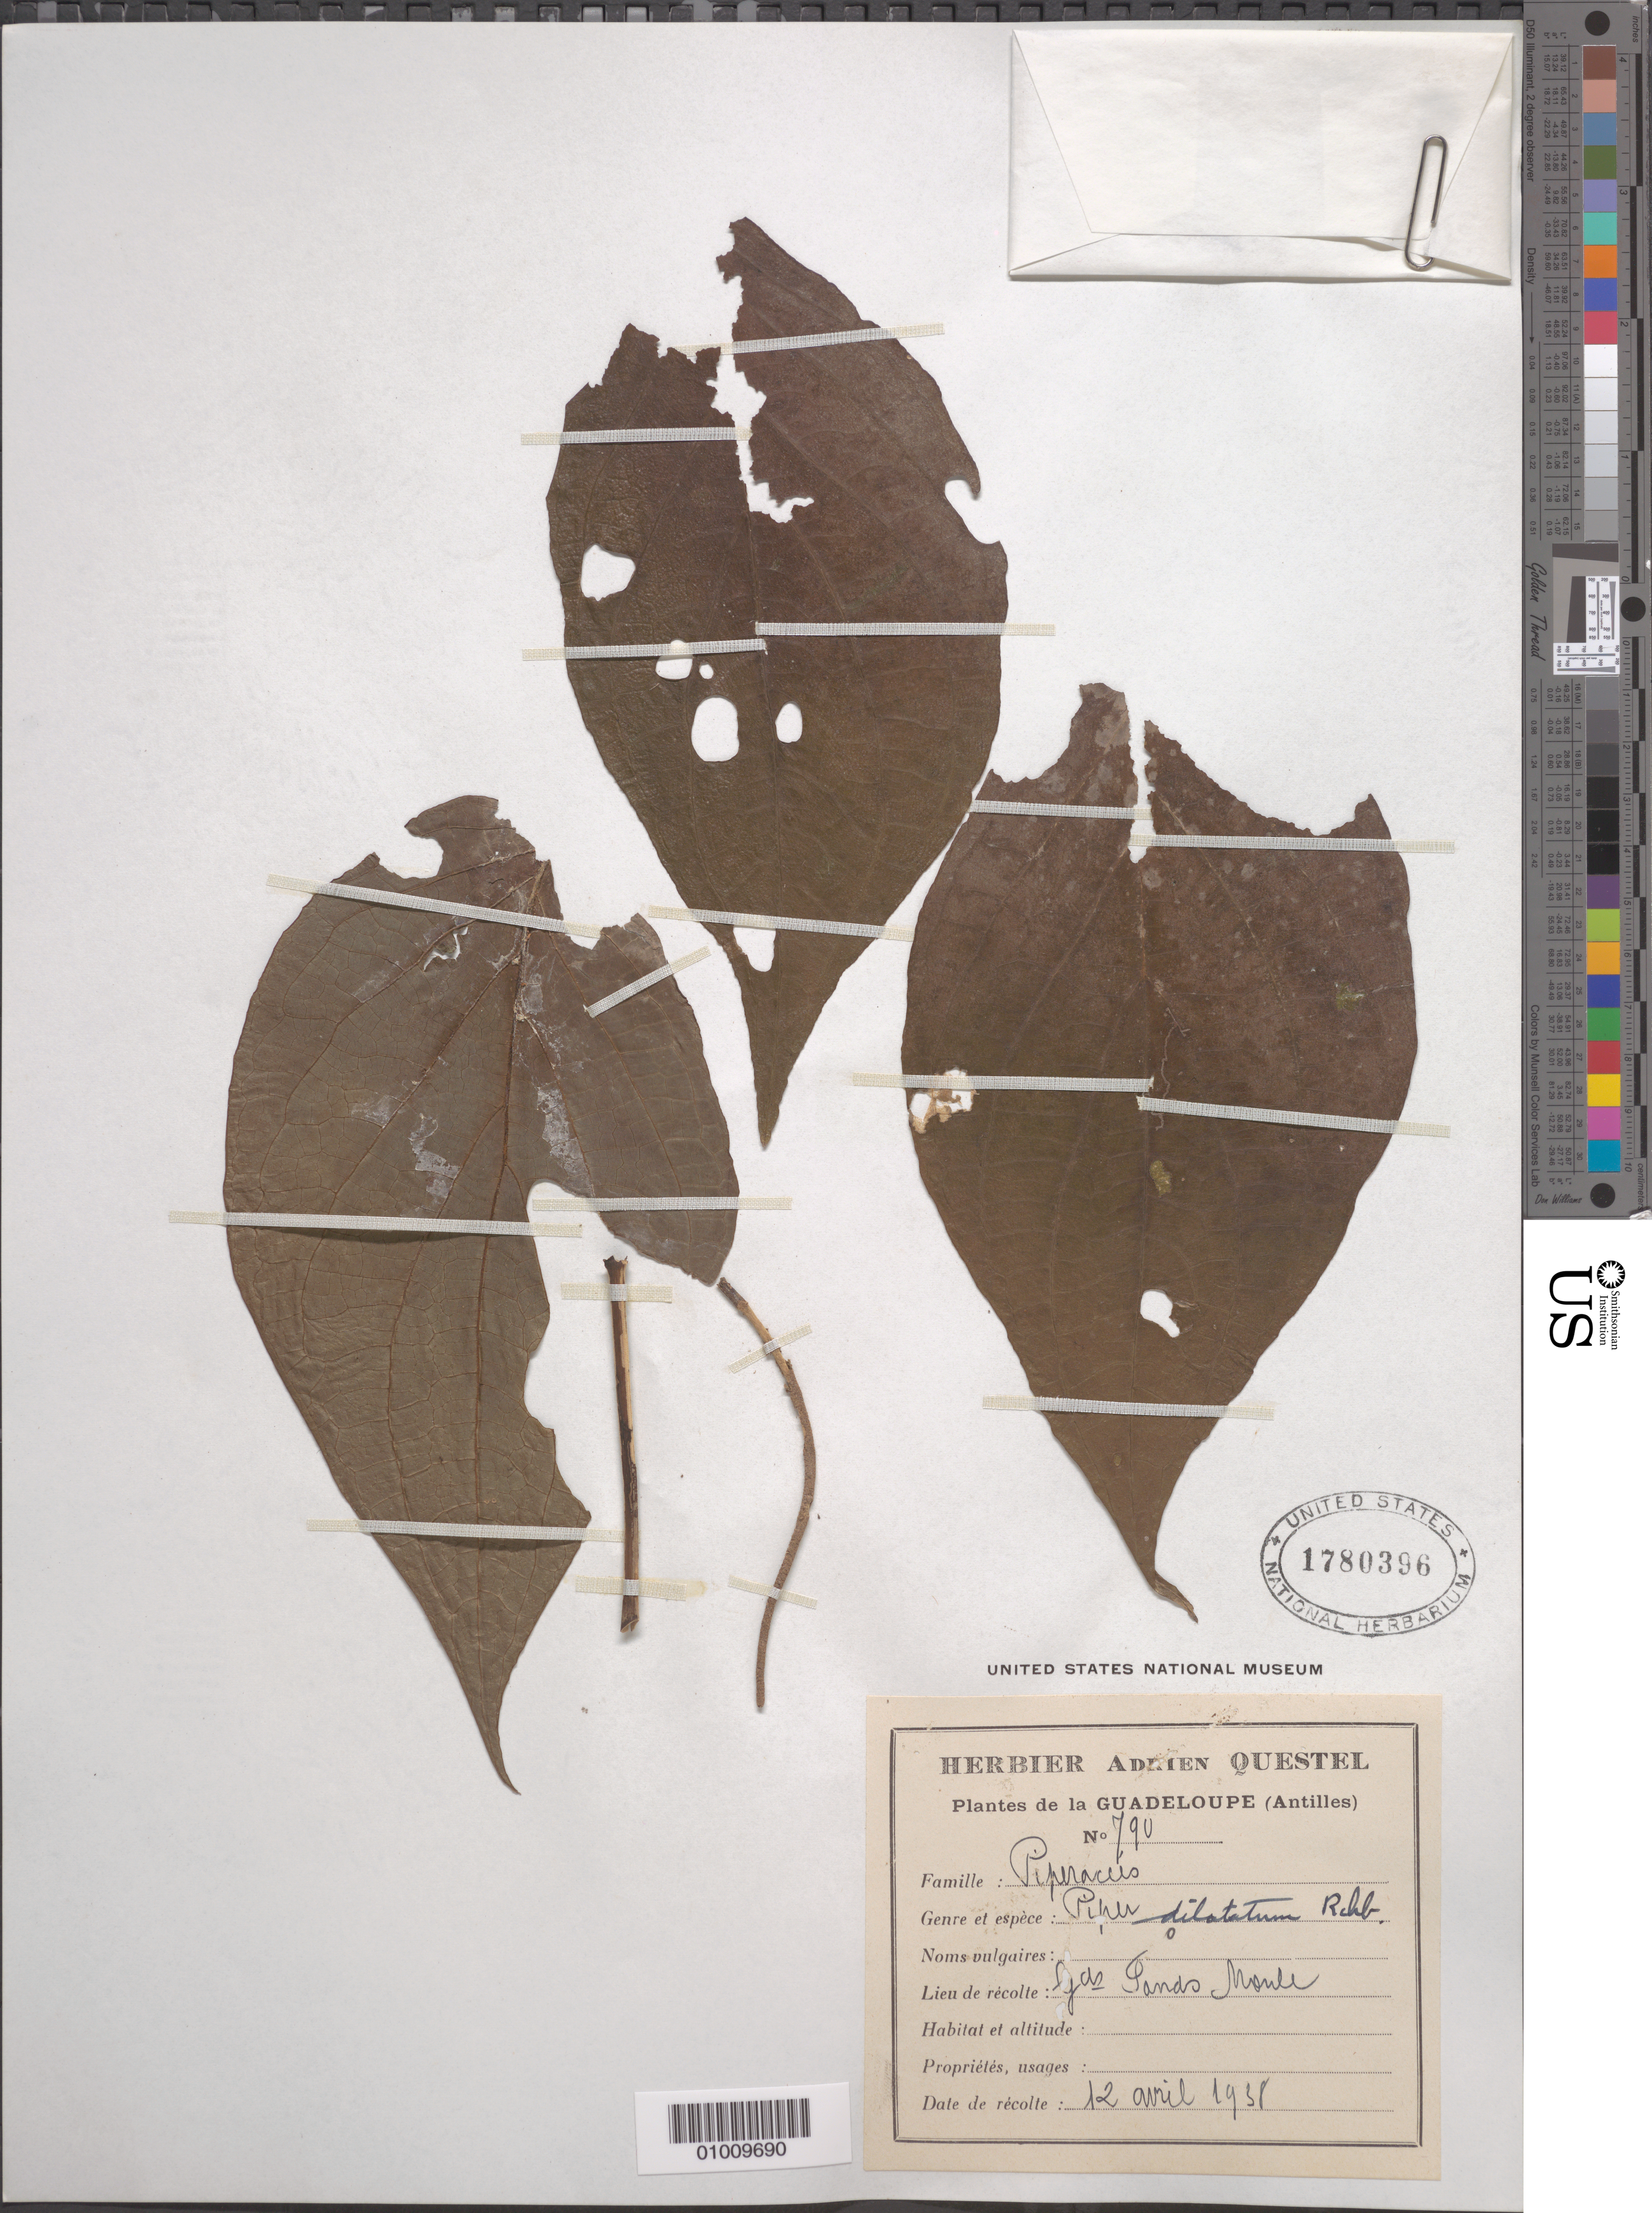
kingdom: Plantae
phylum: Tracheophyta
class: Magnoliopsida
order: Piperales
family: Piperaceae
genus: Piper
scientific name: Piper dilatatum var. dilatatum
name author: Rich.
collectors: A. Questel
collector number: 790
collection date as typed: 12 Apr 1958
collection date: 1958-04-12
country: Guadeloupe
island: Basse Terre [Guadeloupe]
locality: Landro Monte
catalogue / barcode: US 1780396